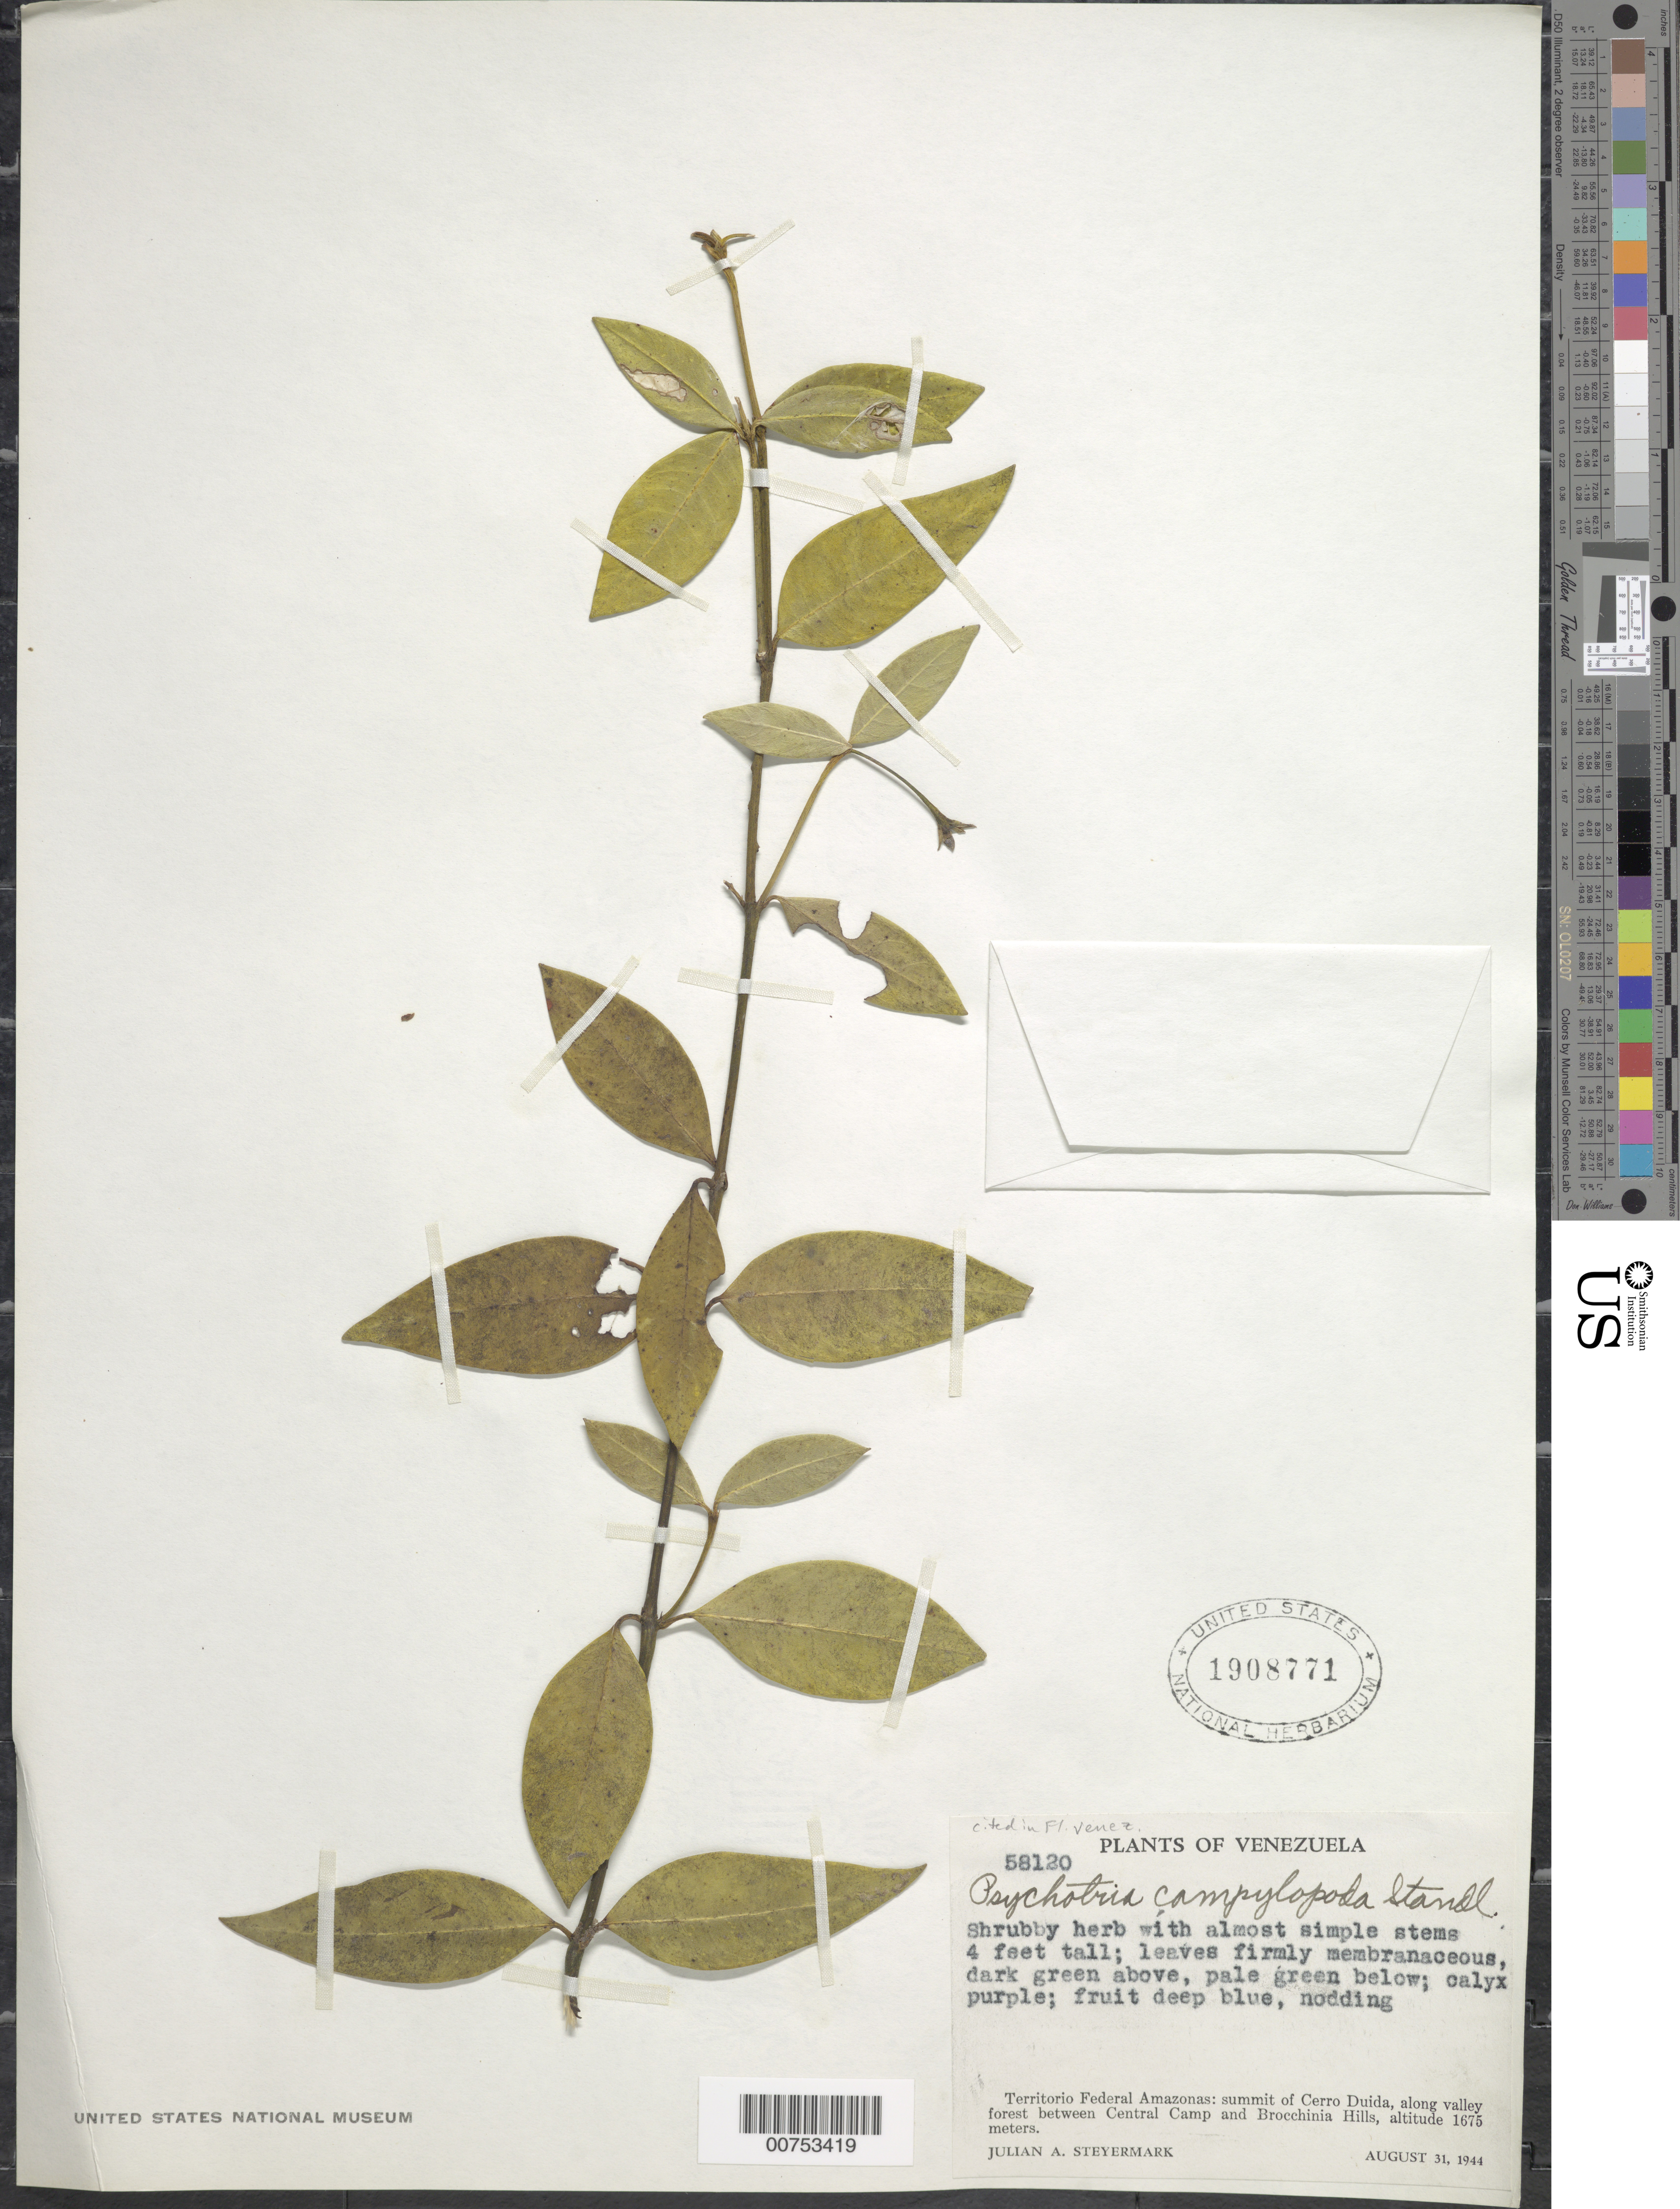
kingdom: Plantae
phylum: Tracheophyta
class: Magnoliopsida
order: Gentianales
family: Rubiaceae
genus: Psychotria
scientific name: Psychotria campylopoda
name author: Standl.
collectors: J. Steyermark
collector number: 58120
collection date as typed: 31-Aug-44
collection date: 1944-08-31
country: Venezuela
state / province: Amazonas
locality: Cerro Duida, summit; between Central Camp and Brocchinia Hills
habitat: Valley forest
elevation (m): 1675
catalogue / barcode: US 1908771